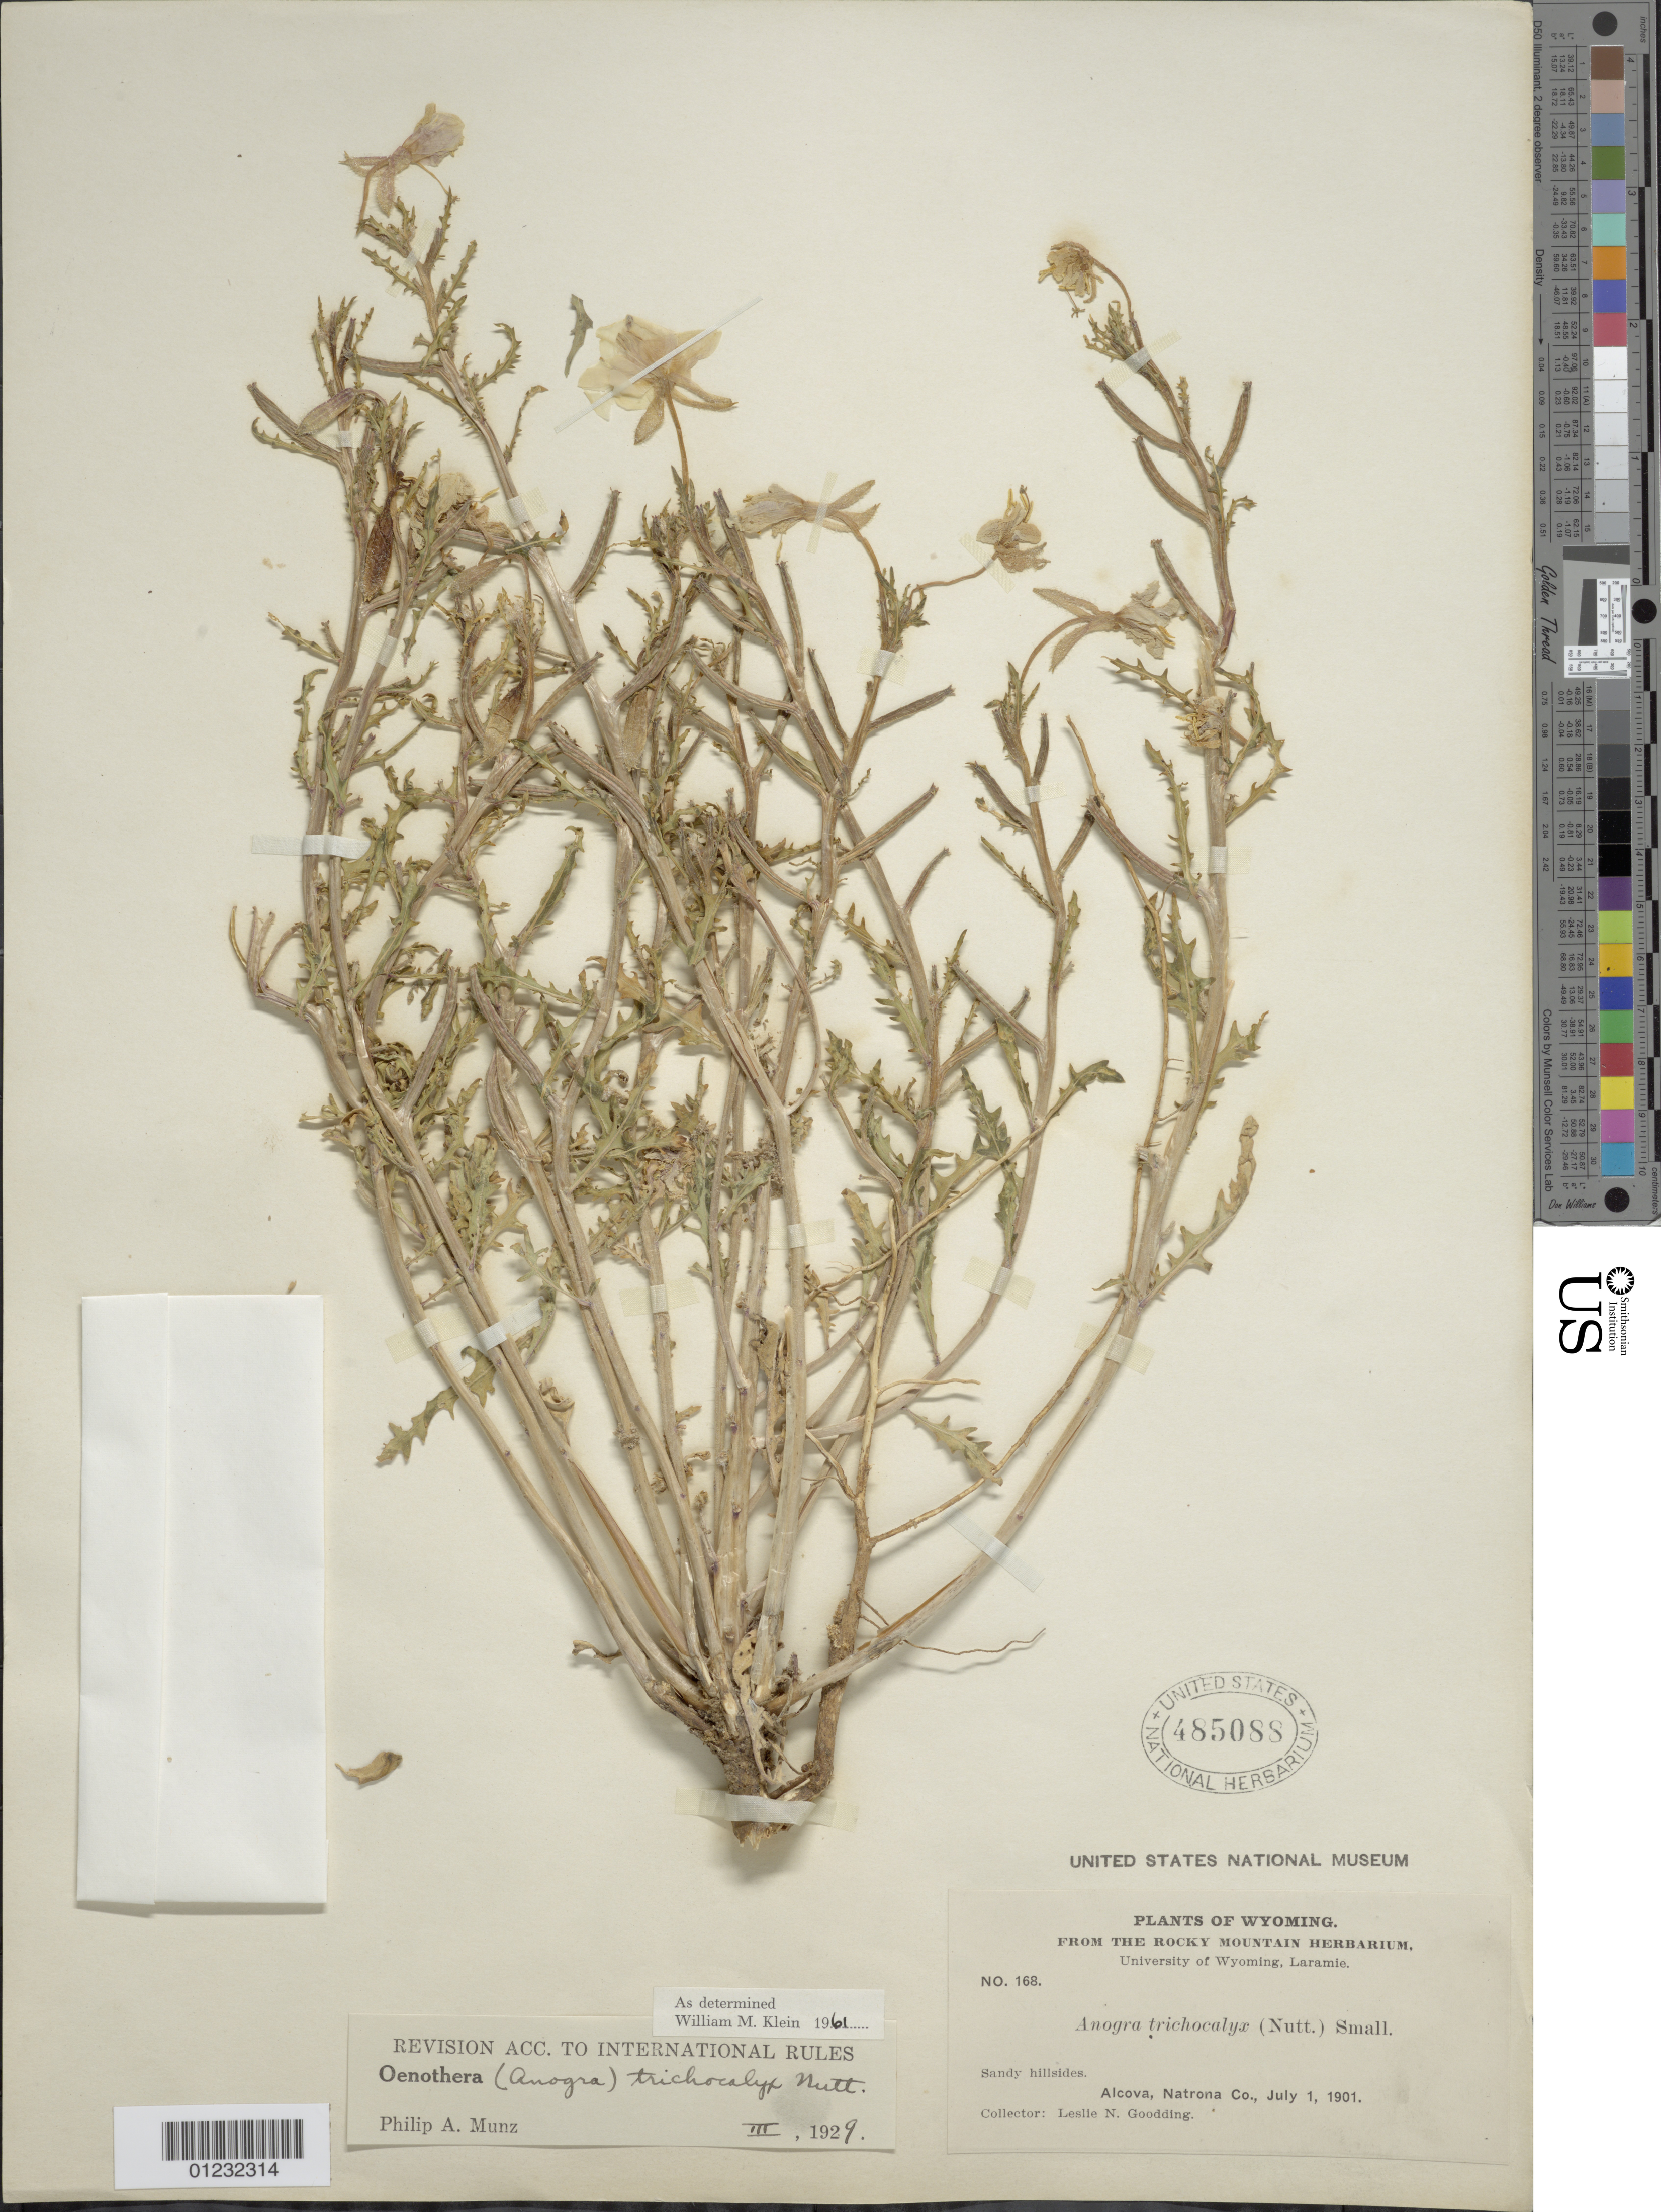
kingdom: Plantae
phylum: Tracheophyta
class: Magnoliopsida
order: Myrtales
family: Onagraceae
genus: Oenothera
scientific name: Oenothera pallida subsp. trichocalyx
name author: (Nutt.) Munz & W.M. Klein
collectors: L. N. Goodding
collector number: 168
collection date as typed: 01 Jul 1901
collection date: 1901-07-01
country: United States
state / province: Wyoming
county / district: Natrona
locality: Alcova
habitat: Sandy hillsides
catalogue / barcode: US 485088